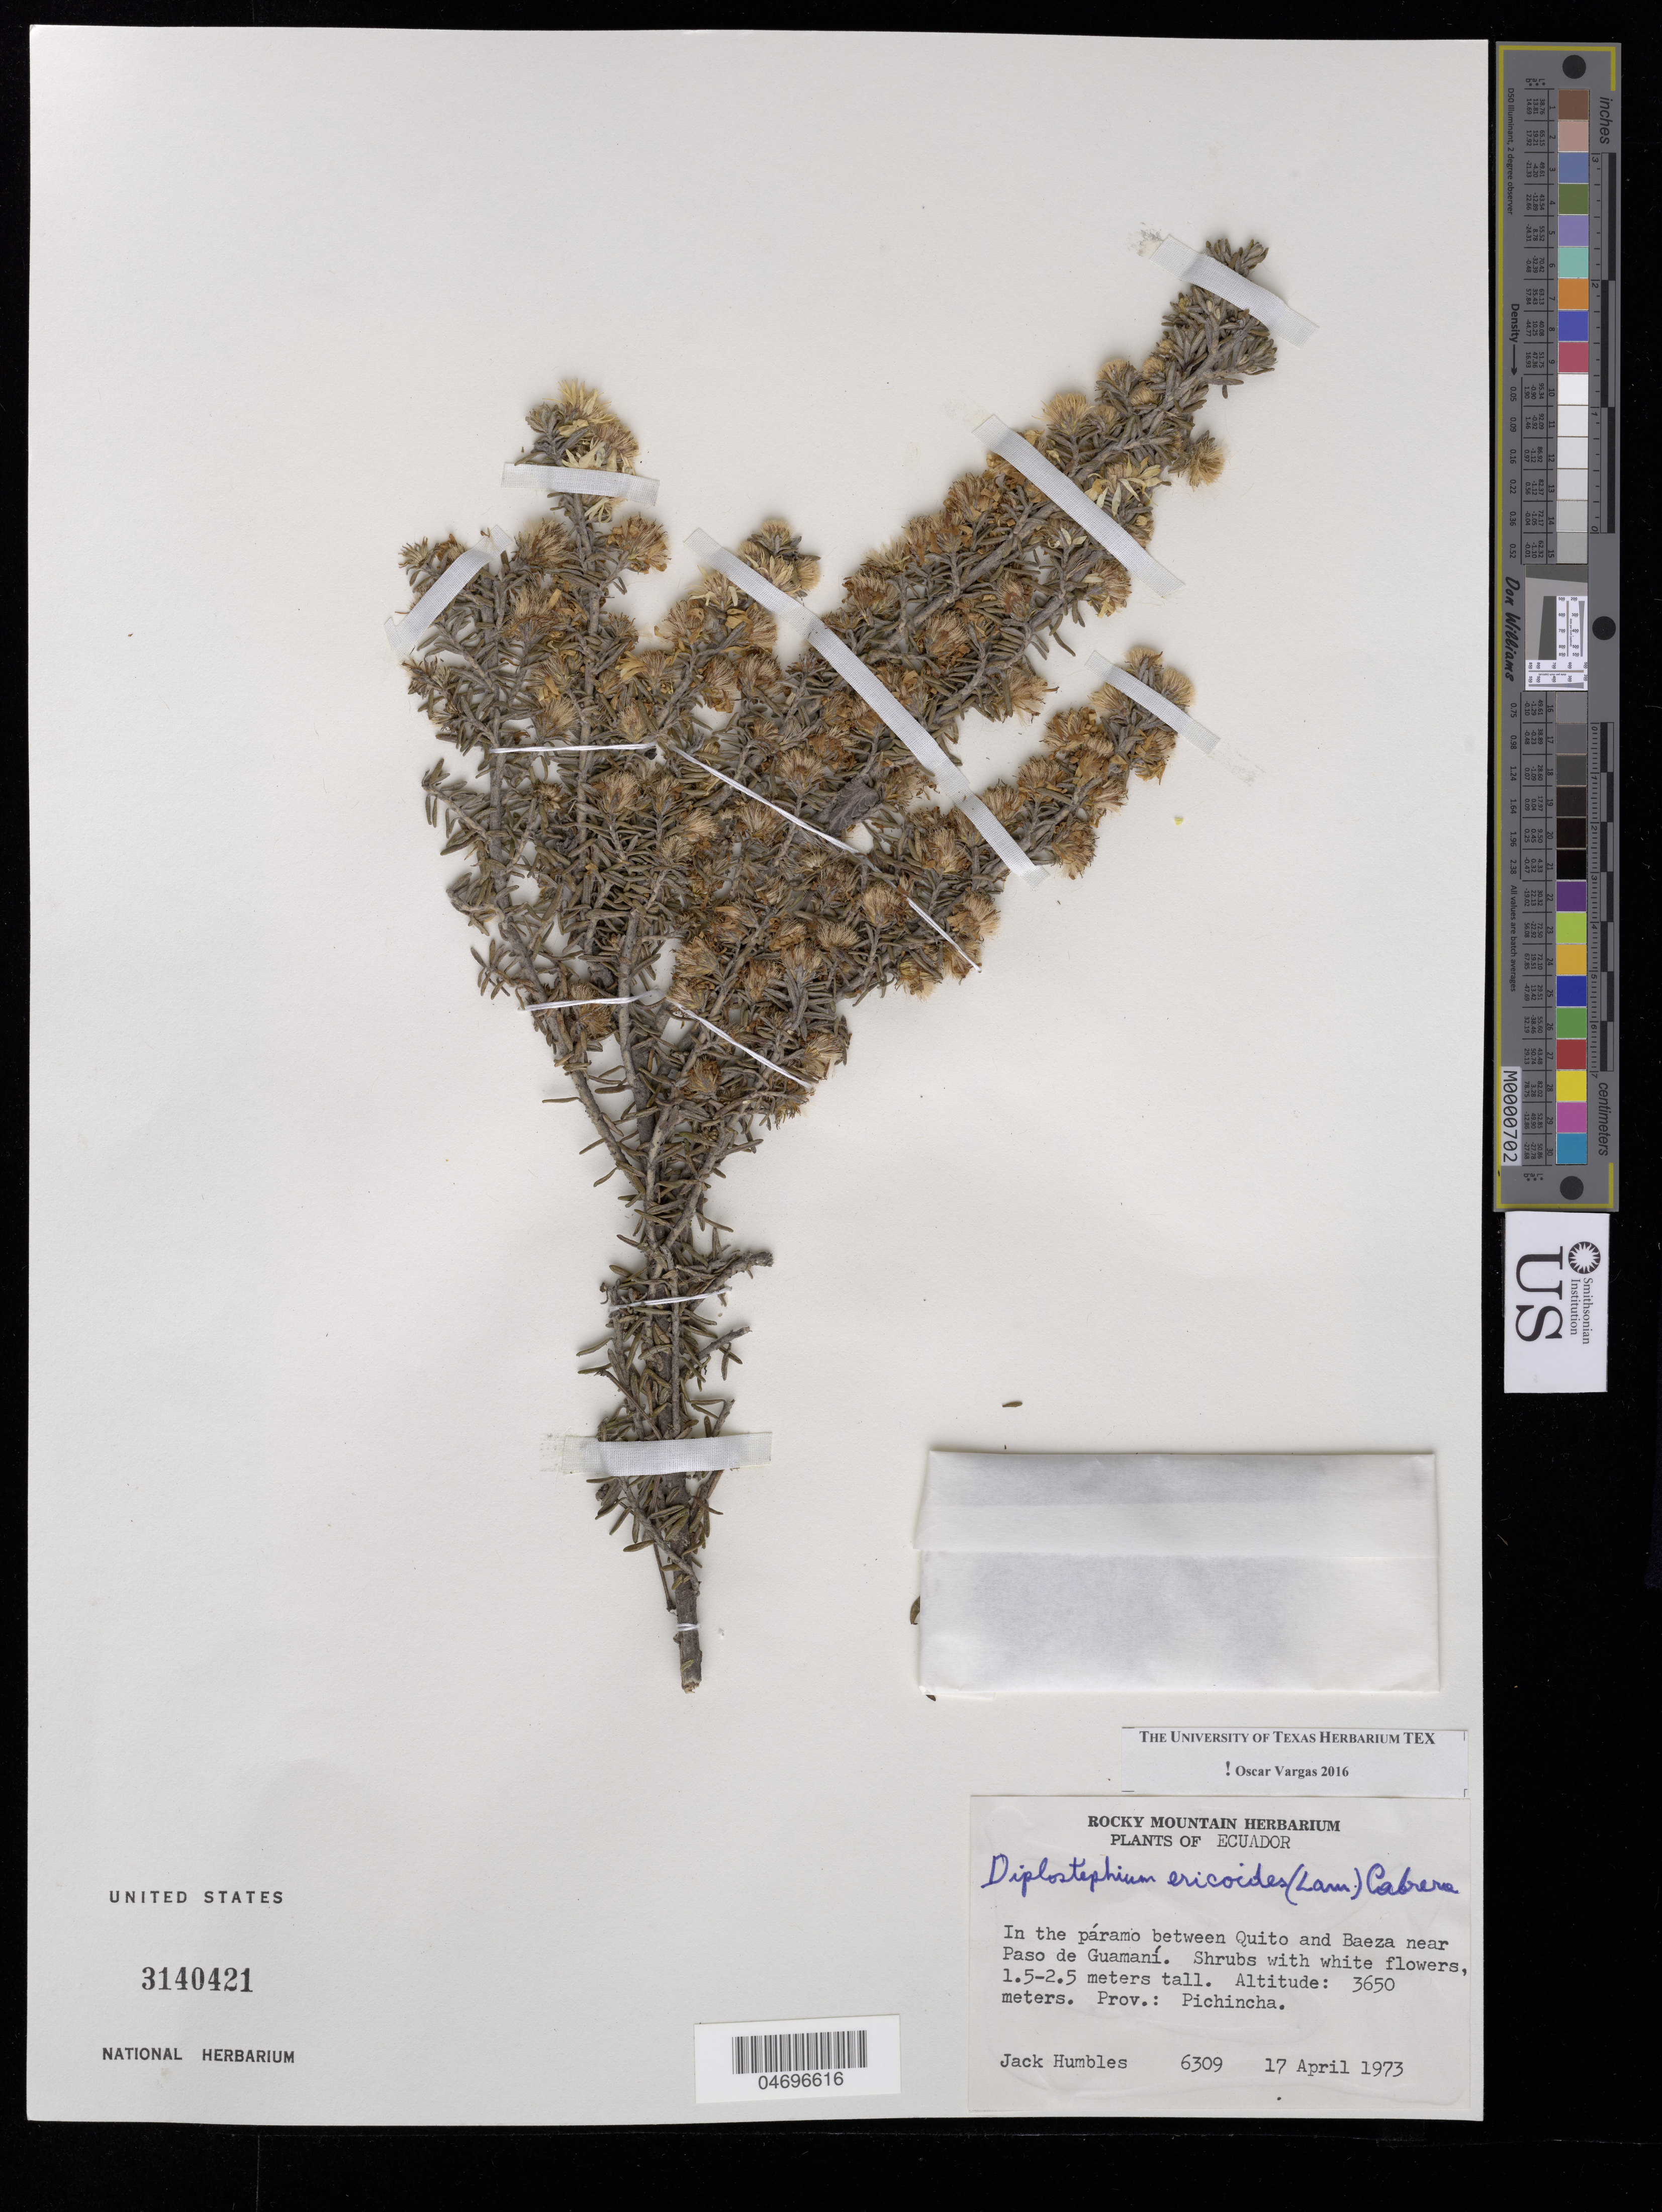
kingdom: Plantae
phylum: Tracheophyta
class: Magnoliopsida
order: Asterales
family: Asteraceae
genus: Diplostephium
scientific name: Diplostephium ericoides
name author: (Lam.) Cabrera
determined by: Vargas, Oscar M.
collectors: J. Humbles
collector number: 6309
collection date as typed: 17 April 1973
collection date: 1973-04-17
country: Ecuador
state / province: Pichincha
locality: Paramo between Quito and Baeza near Paso de Guamani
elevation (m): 3650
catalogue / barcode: US 3140421